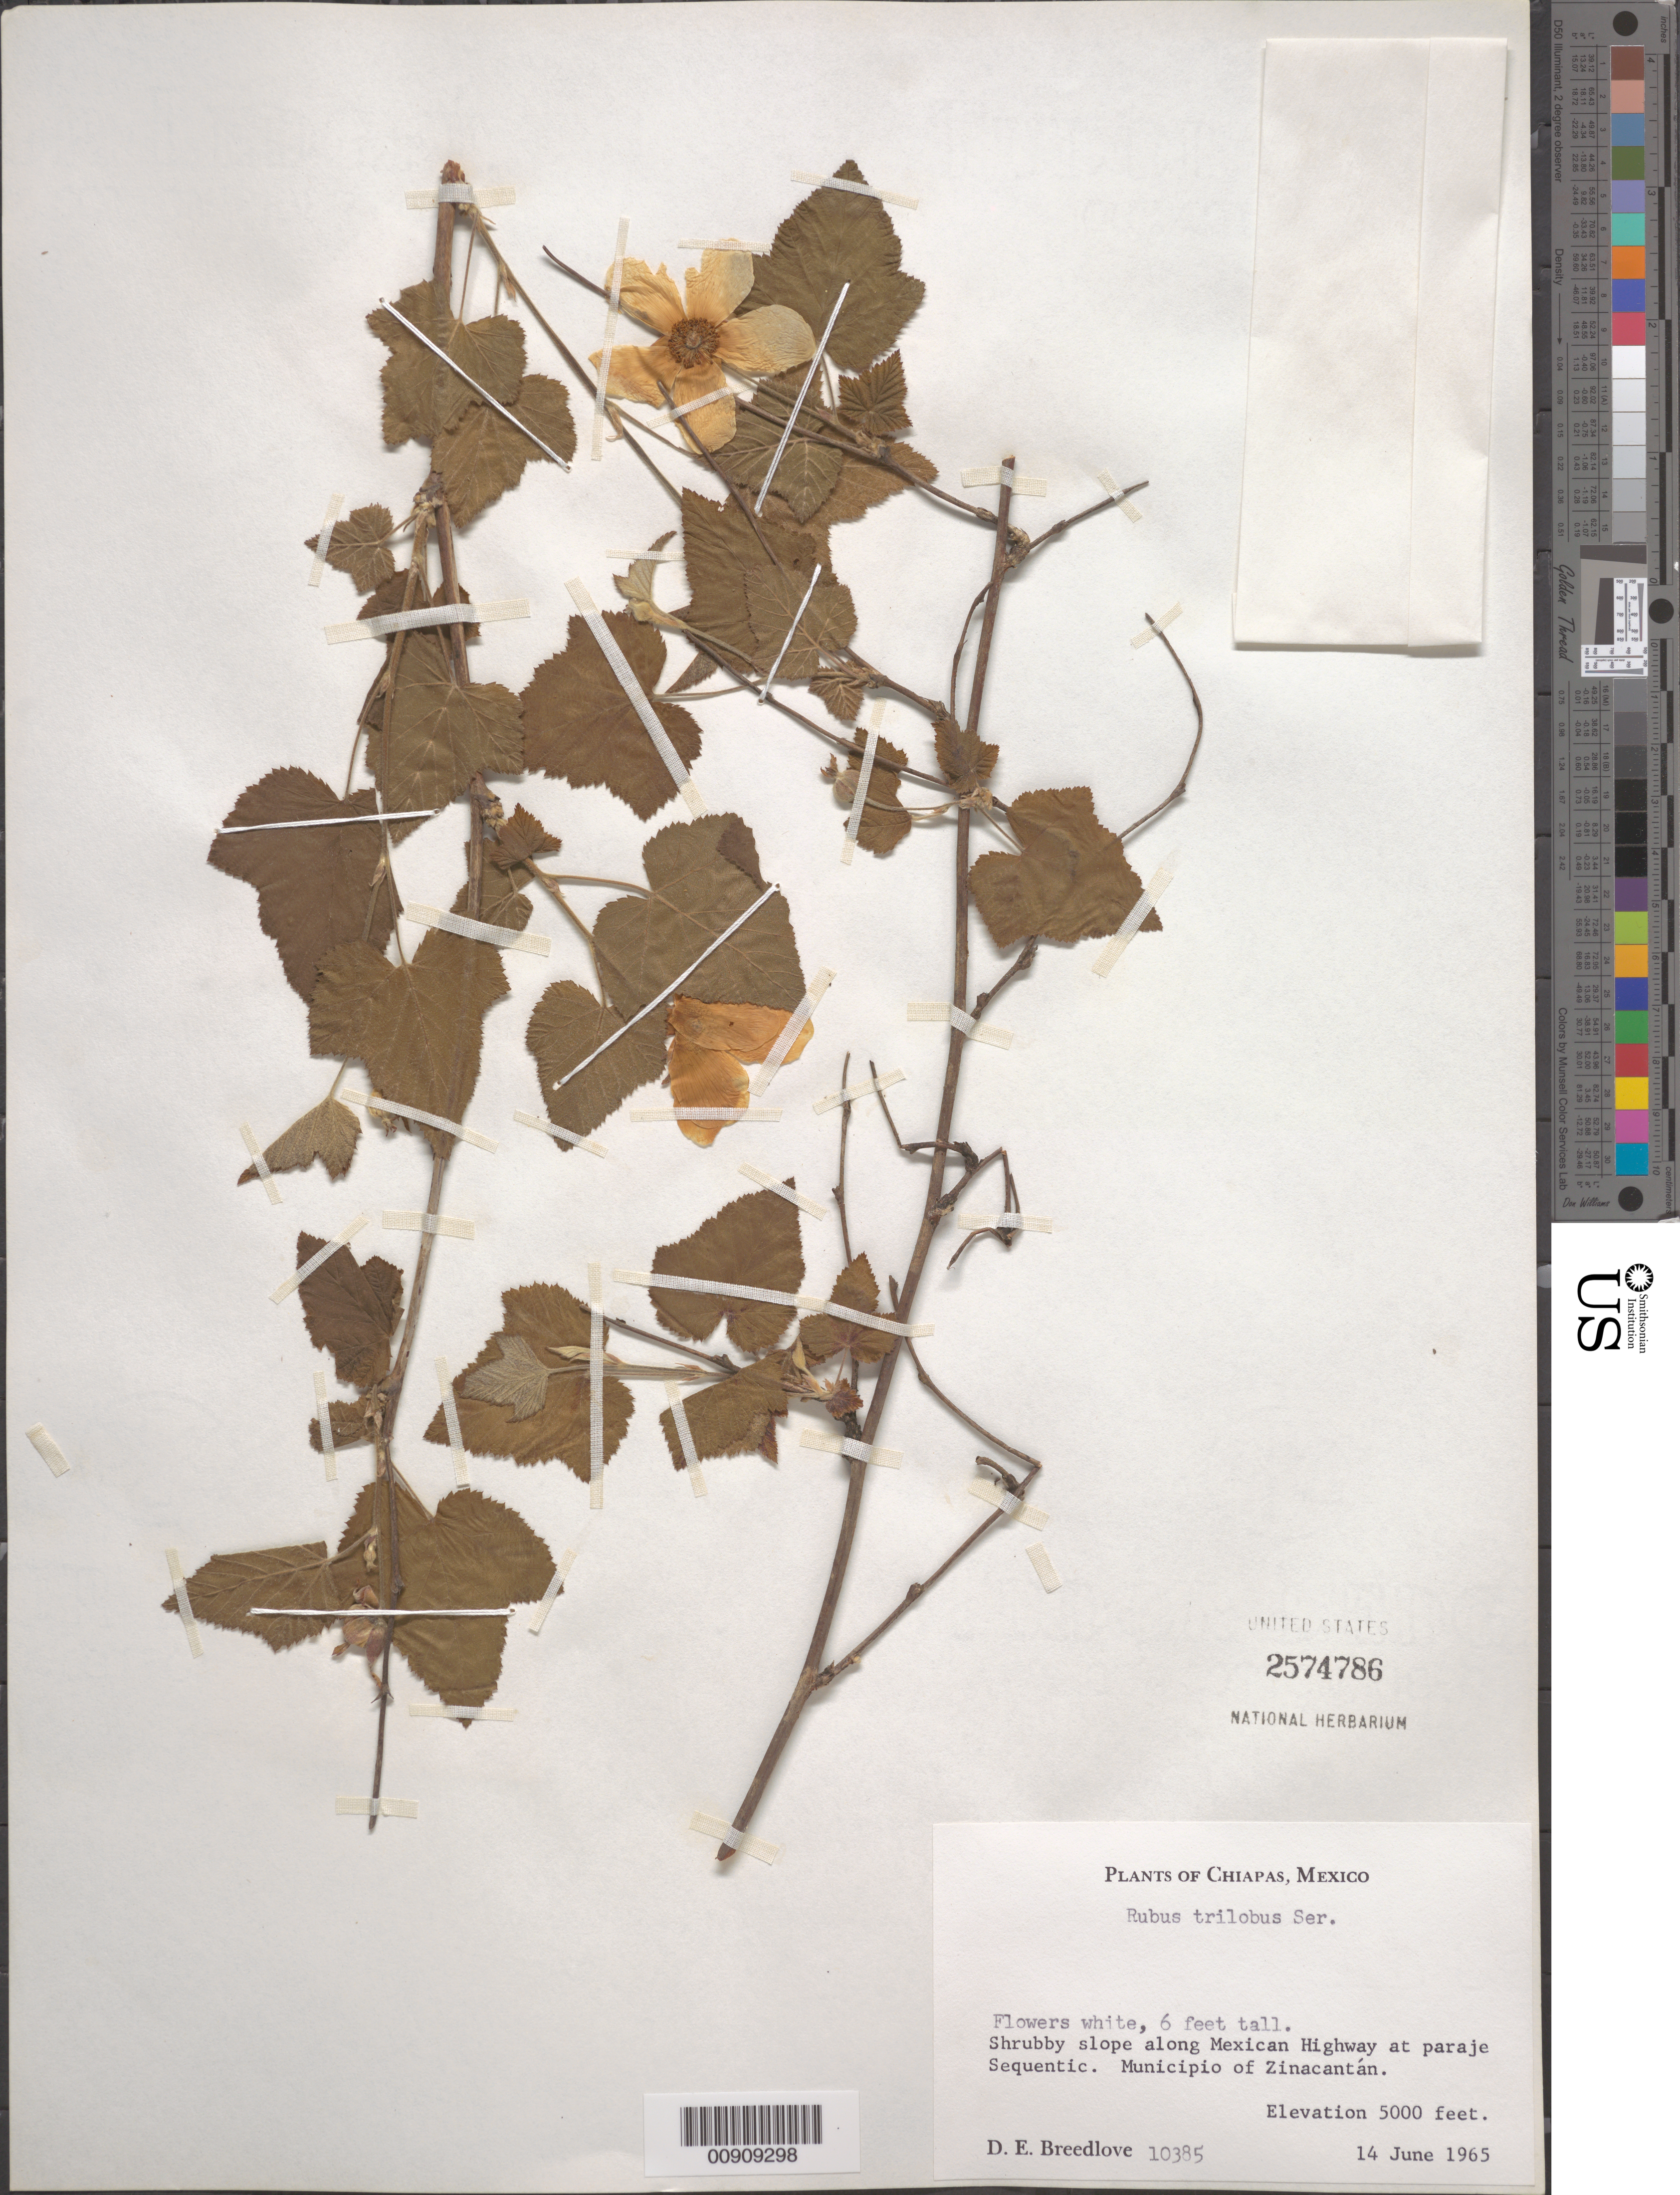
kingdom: Plantae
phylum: Tracheophyta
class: Magnoliopsida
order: Rosales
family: Rosaceae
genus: Rubus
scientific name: Rubus trilobus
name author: Moc. & Sessé ex Ser.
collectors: D. E. Breedlove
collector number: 10385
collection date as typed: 14 Jun 1965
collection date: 1965-06-14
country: Mexico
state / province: Chiapas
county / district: Zinacantán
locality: Along Mexican Highway at paraje Sequentic. Municipio of Zinacantán, Chiapas.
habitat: Shrubby slope.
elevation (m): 1524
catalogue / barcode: US 2574786